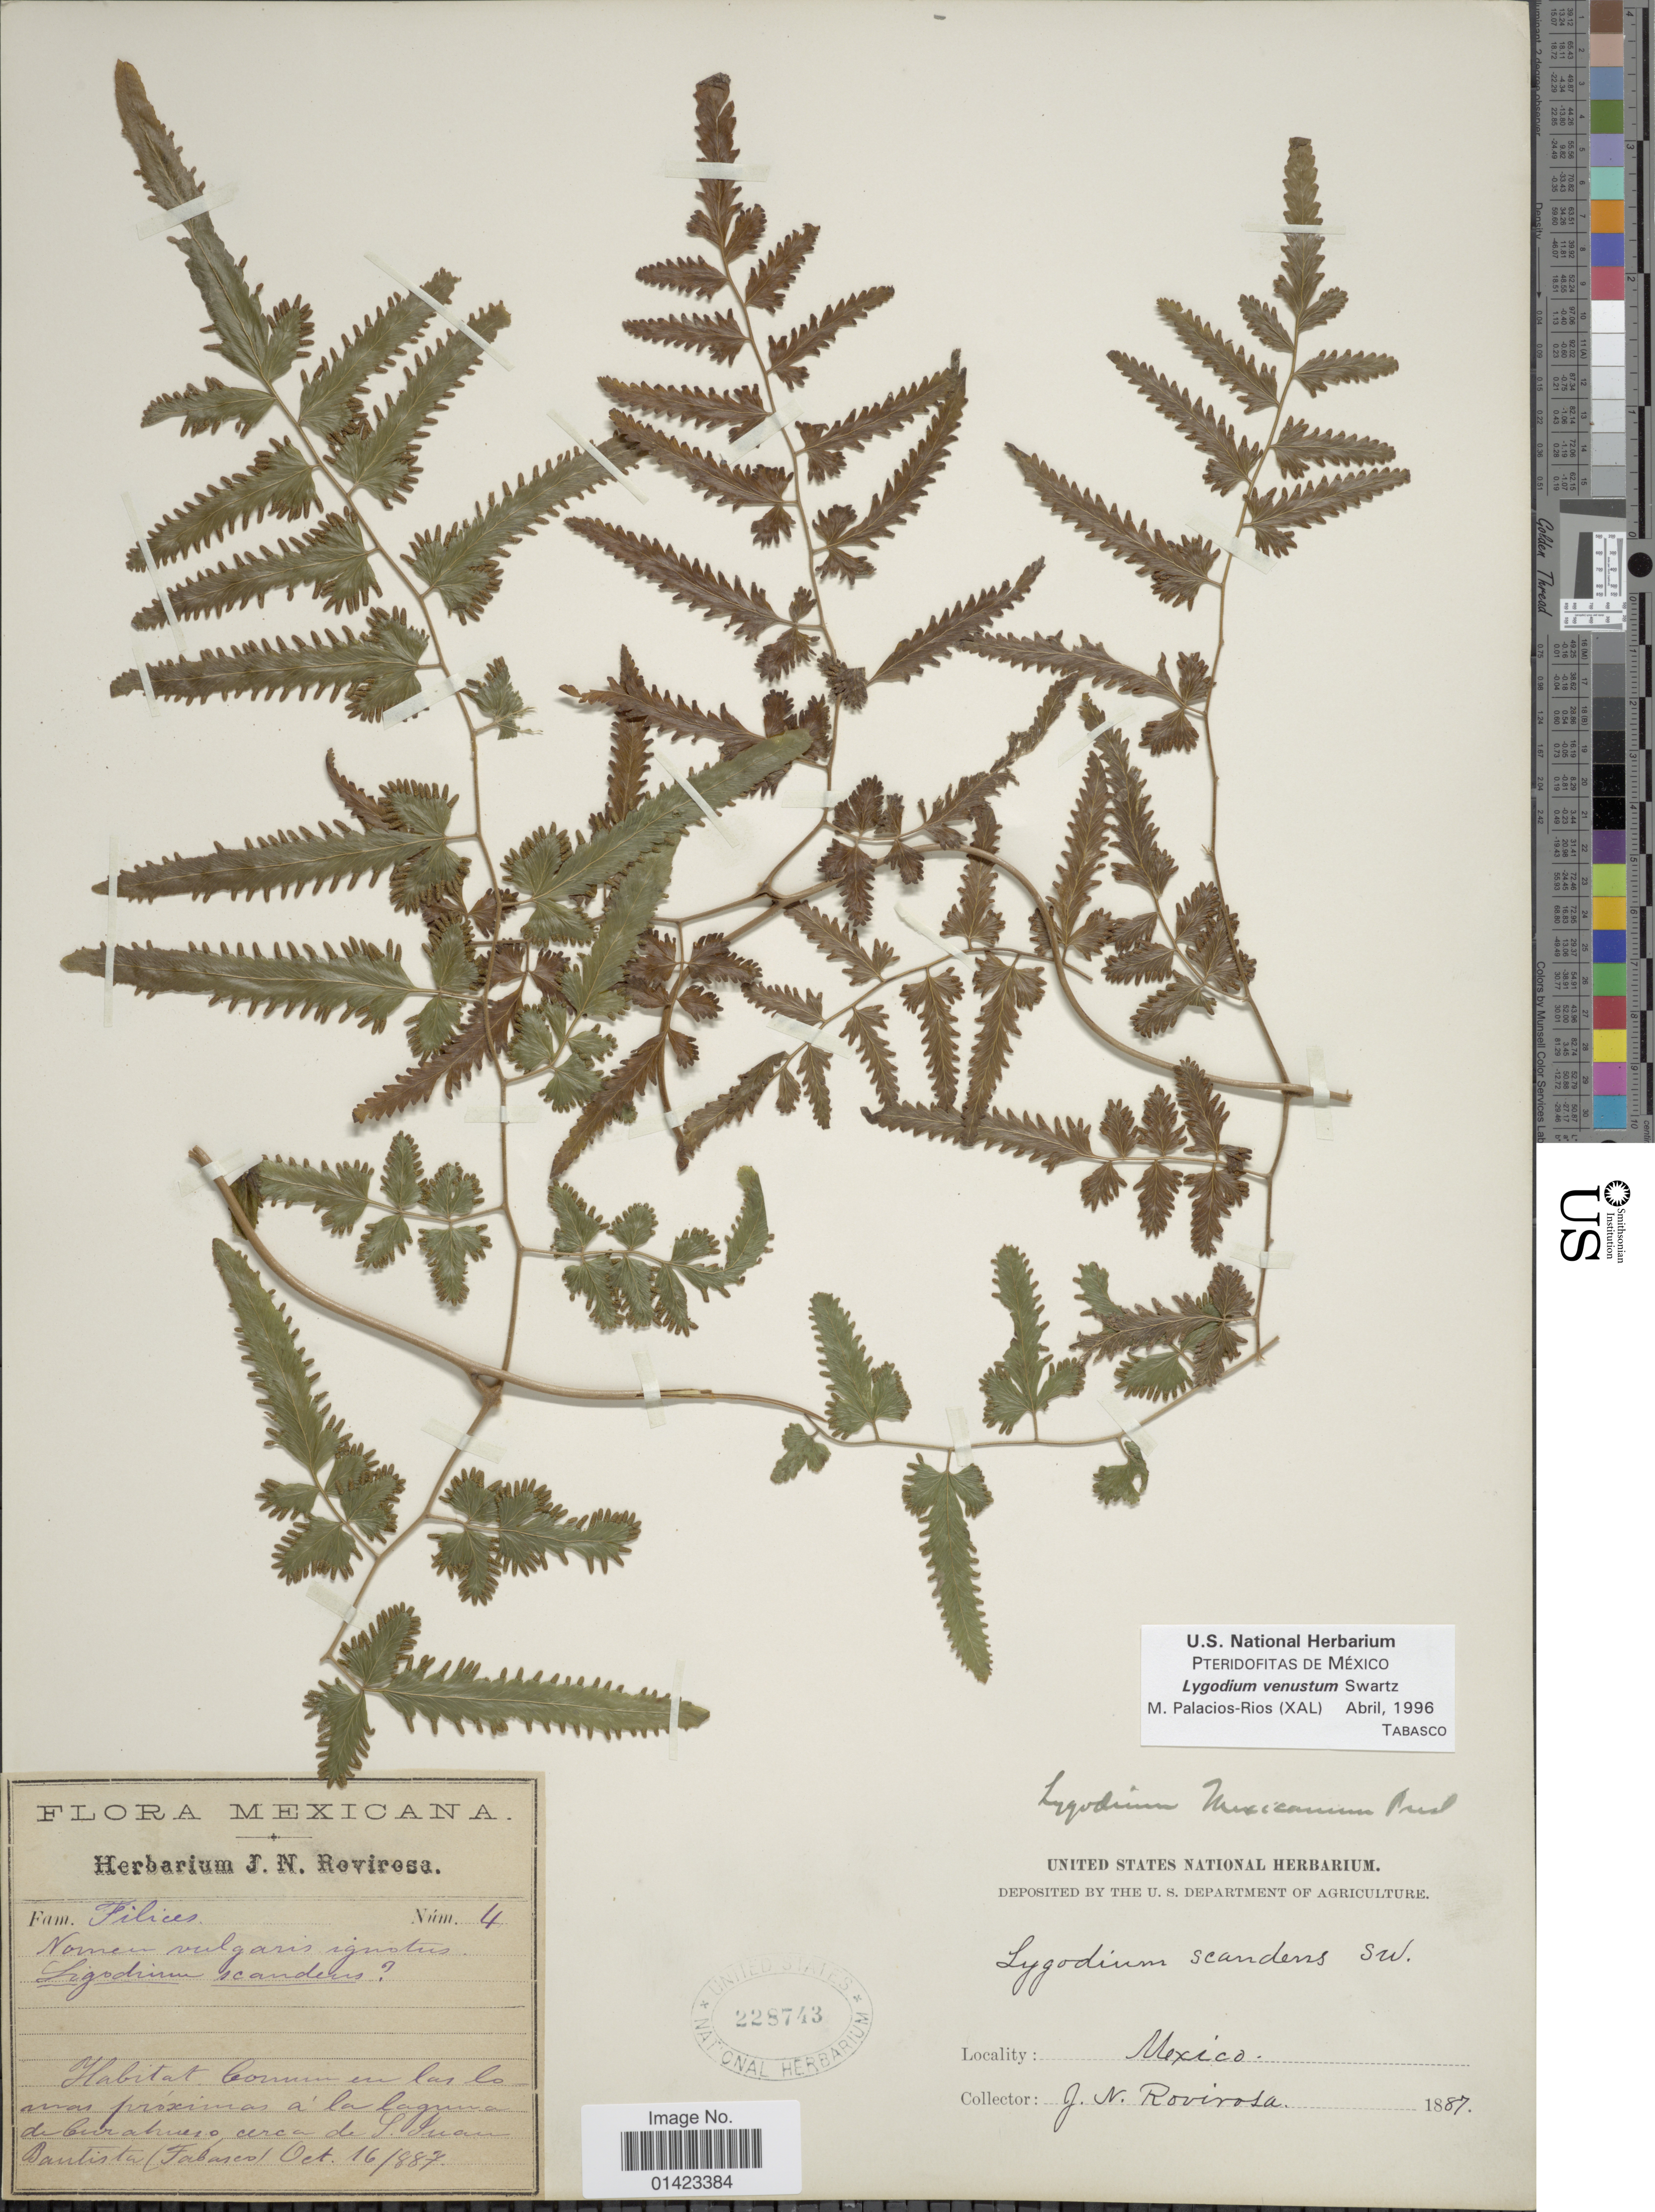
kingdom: Plantae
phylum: Tracheophyta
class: Polypodiopsida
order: Schizaeales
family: Lygodiaceae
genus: Lygodium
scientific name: Lygodium venustum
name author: Sw.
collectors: J. N. Rovirosa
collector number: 4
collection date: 1887-10-16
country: Mexico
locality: Commun en las lomas proximas a la laguna de Curahueso cerca de S. Juan Bautista (Tabasco)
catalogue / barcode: US 228743